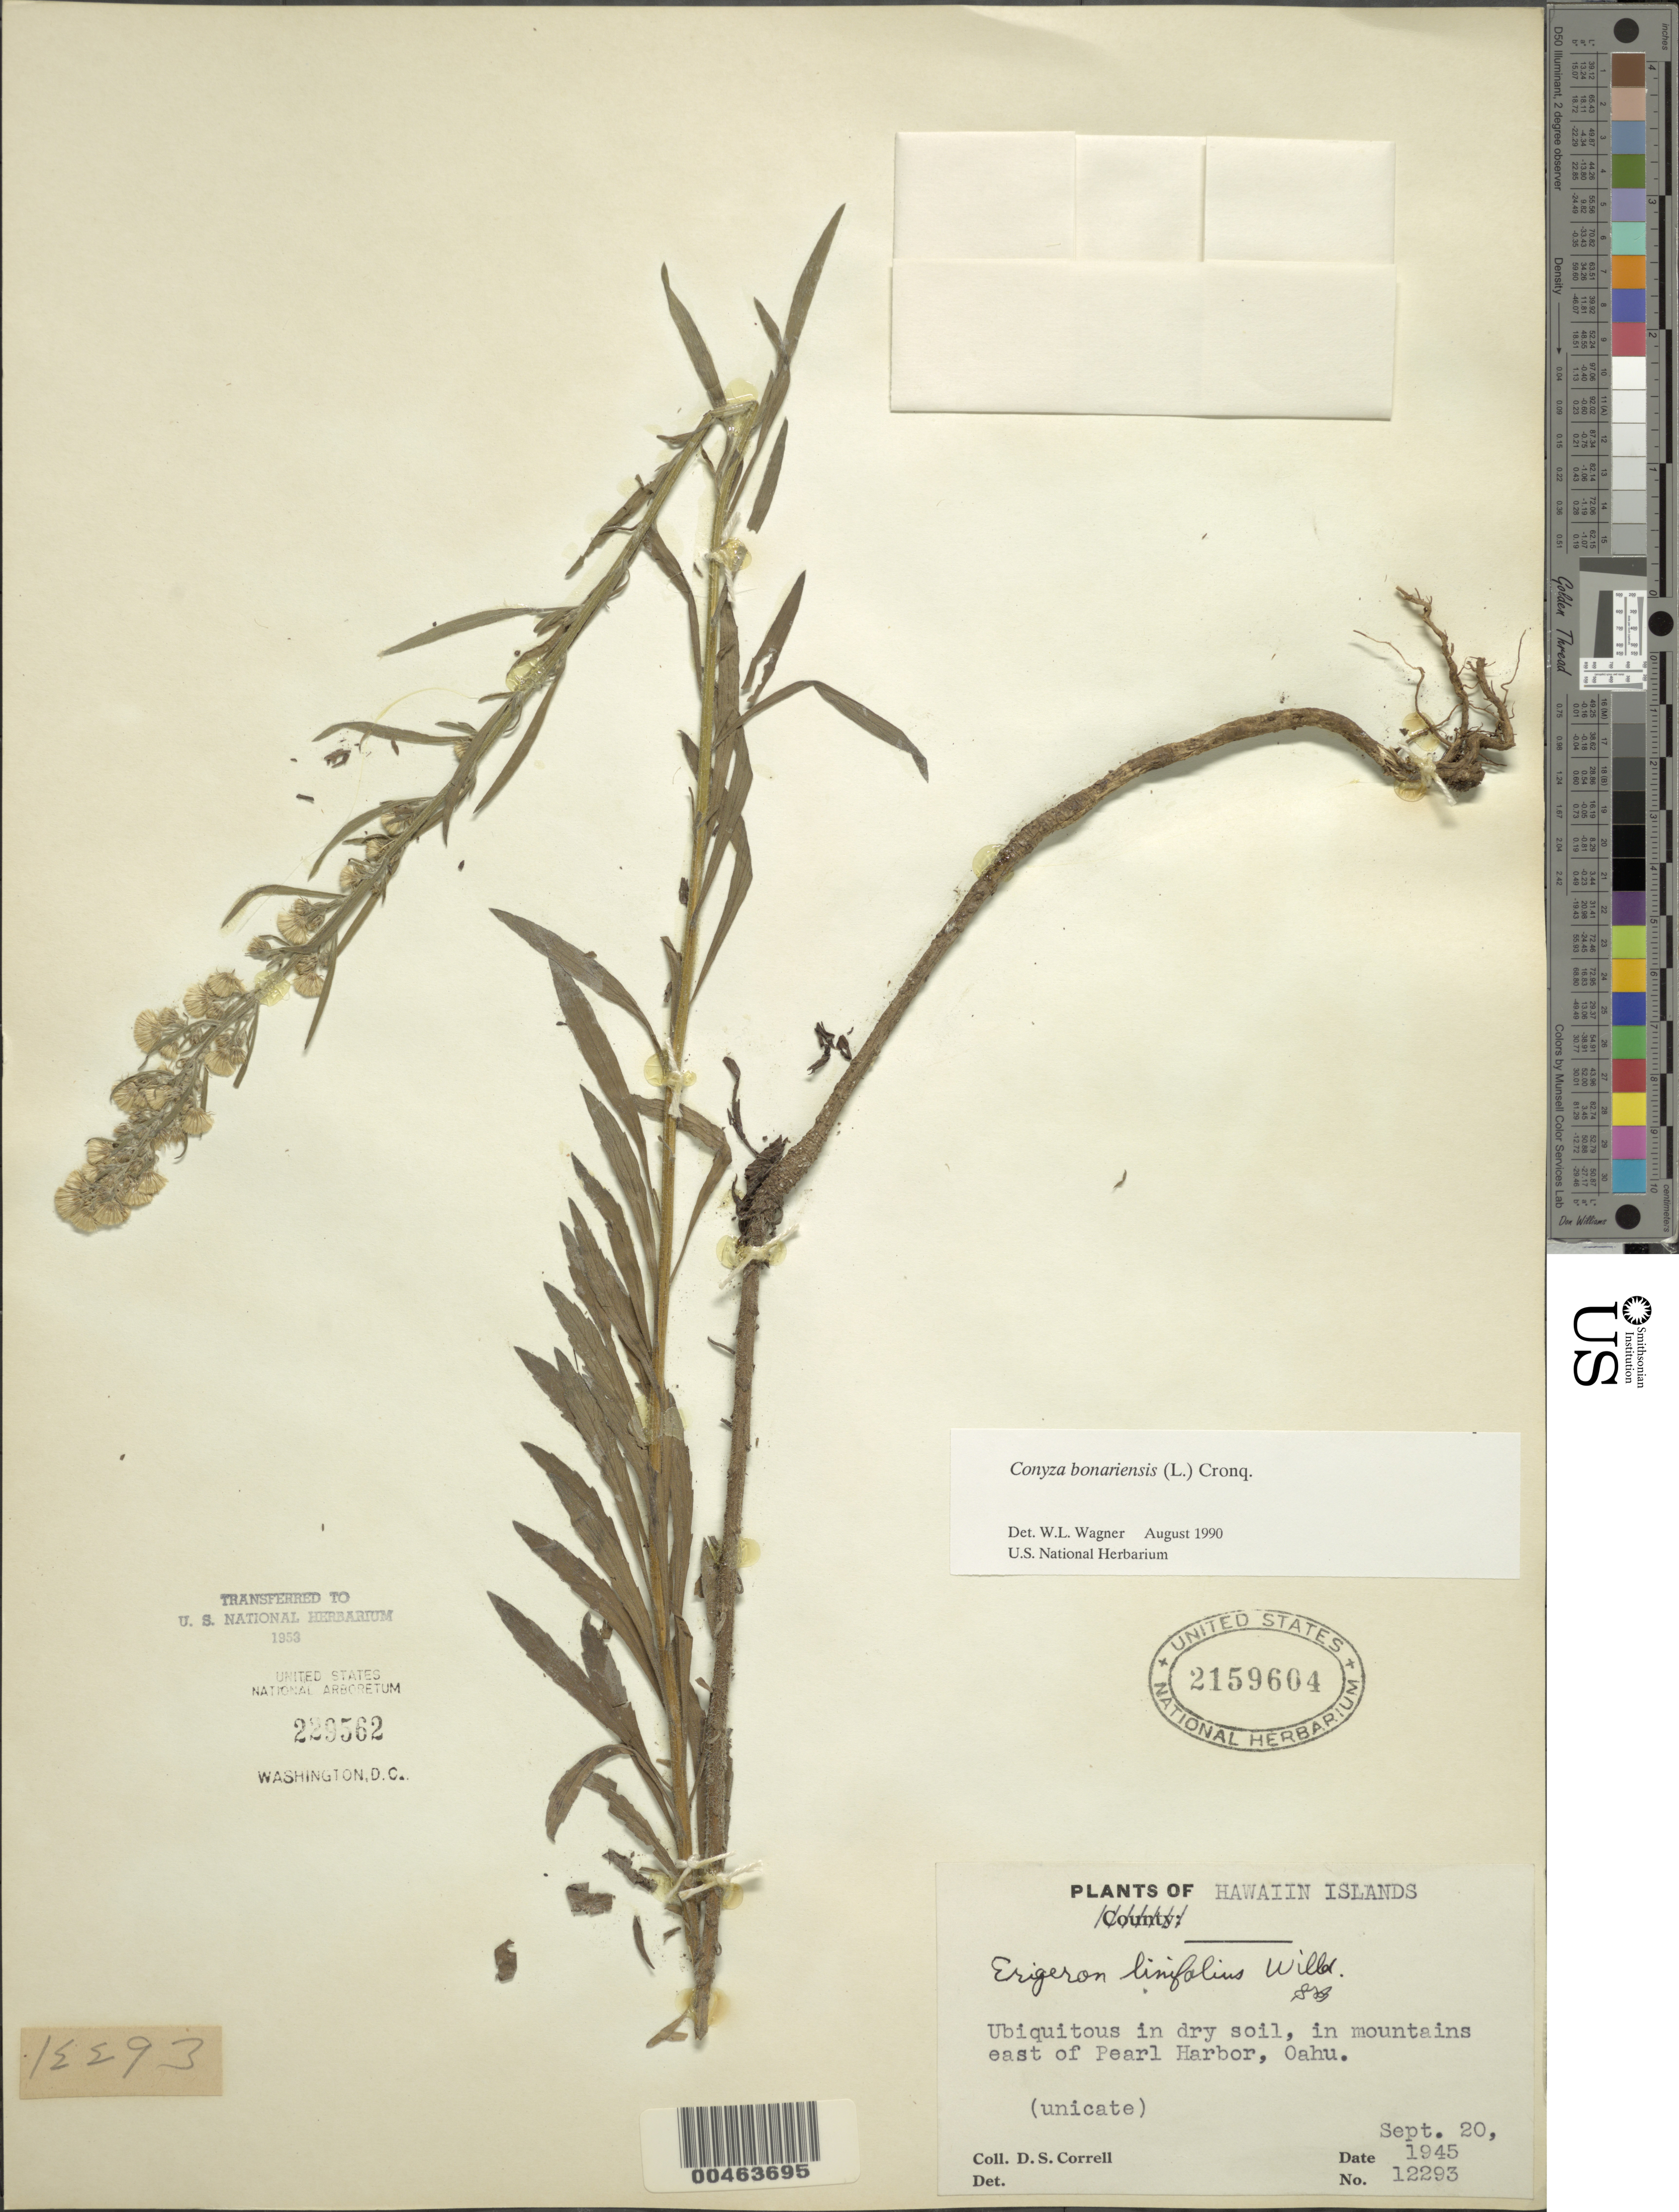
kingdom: Plantae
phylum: Tracheophyta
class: Magnoliopsida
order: Asterales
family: Asteraceae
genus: Erigeron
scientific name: Erigeron bonariensis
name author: L.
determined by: Wagner, W. L., (BOT), Smithsonian Institution - National Museum of Natural History (UNITED STATES)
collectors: D. S. Correll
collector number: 12293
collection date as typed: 20 Sep 1945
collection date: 1945-09-20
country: United States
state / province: Hawaii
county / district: Honolulu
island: Oahu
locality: in mountains east of Pearl Harbor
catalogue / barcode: US 2159604